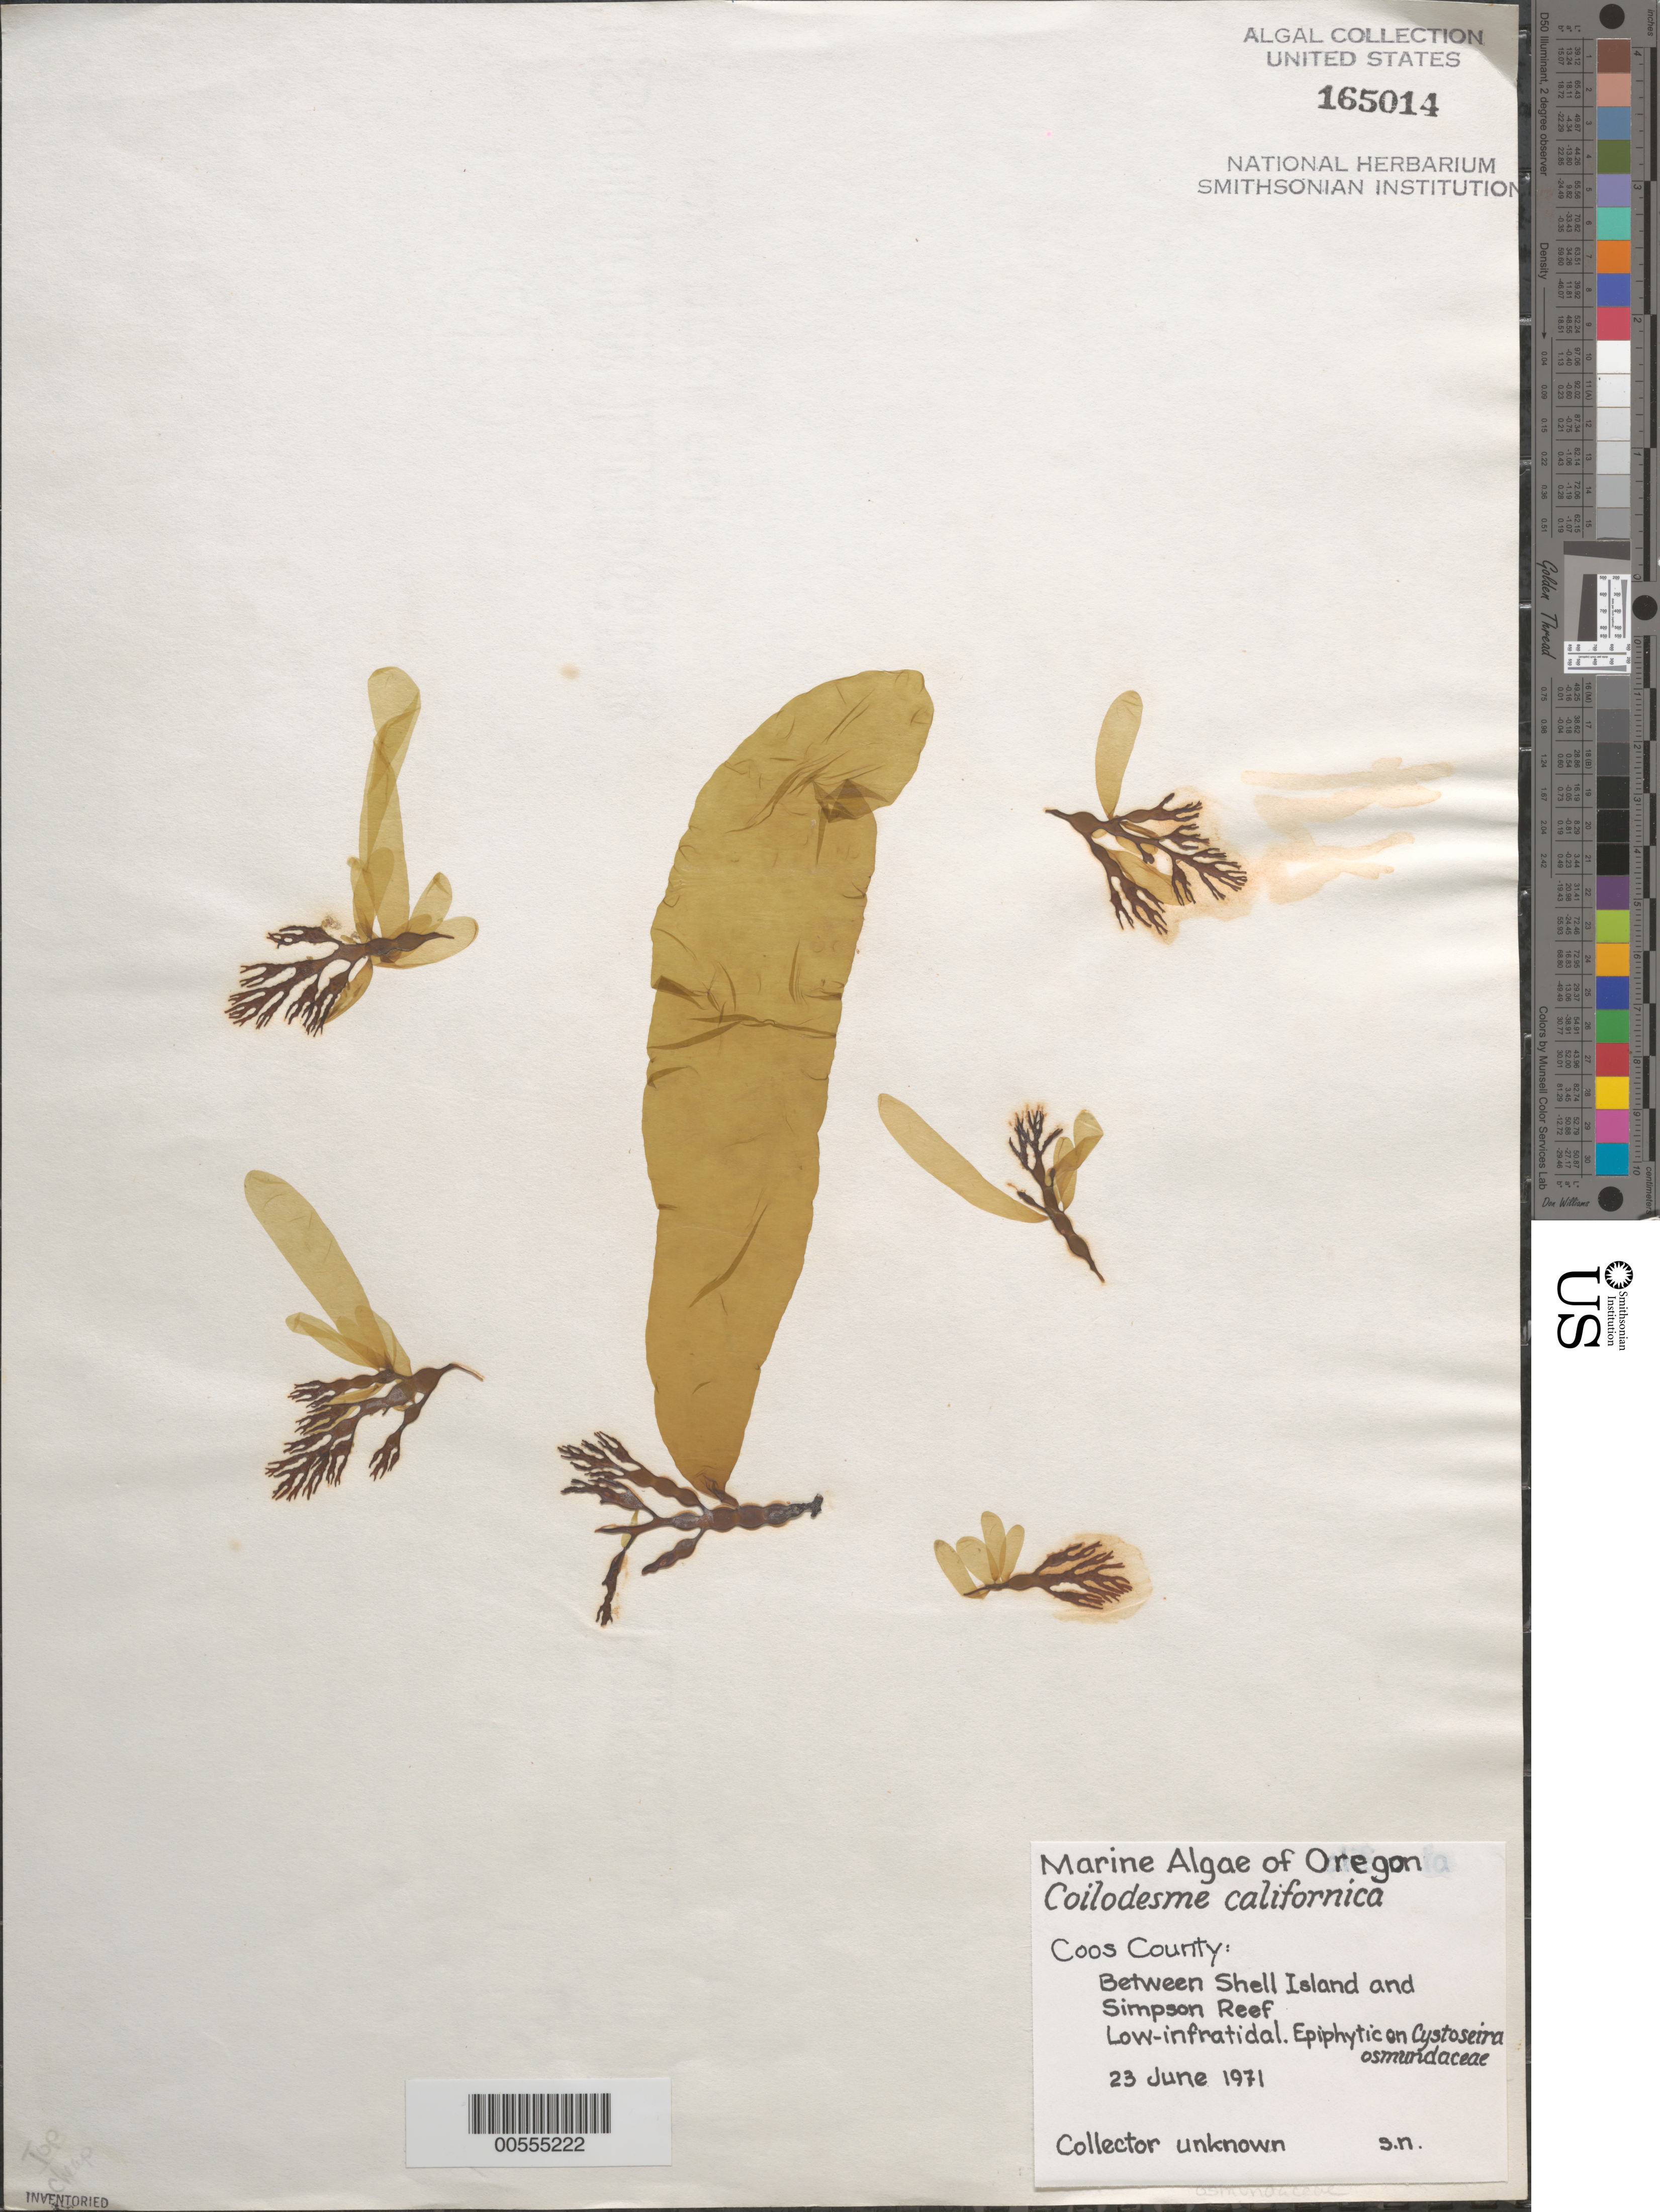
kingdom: Chromista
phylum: Ochrophyta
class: Phaeophyceae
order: Ectocarpales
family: Chordariaceae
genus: Coilodesme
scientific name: Coilodesme californica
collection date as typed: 23 Jun 1971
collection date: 1971-06-23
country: United States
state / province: Oregon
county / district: Coos County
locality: Between Shell Island and Simpson Reef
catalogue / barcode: US 165014